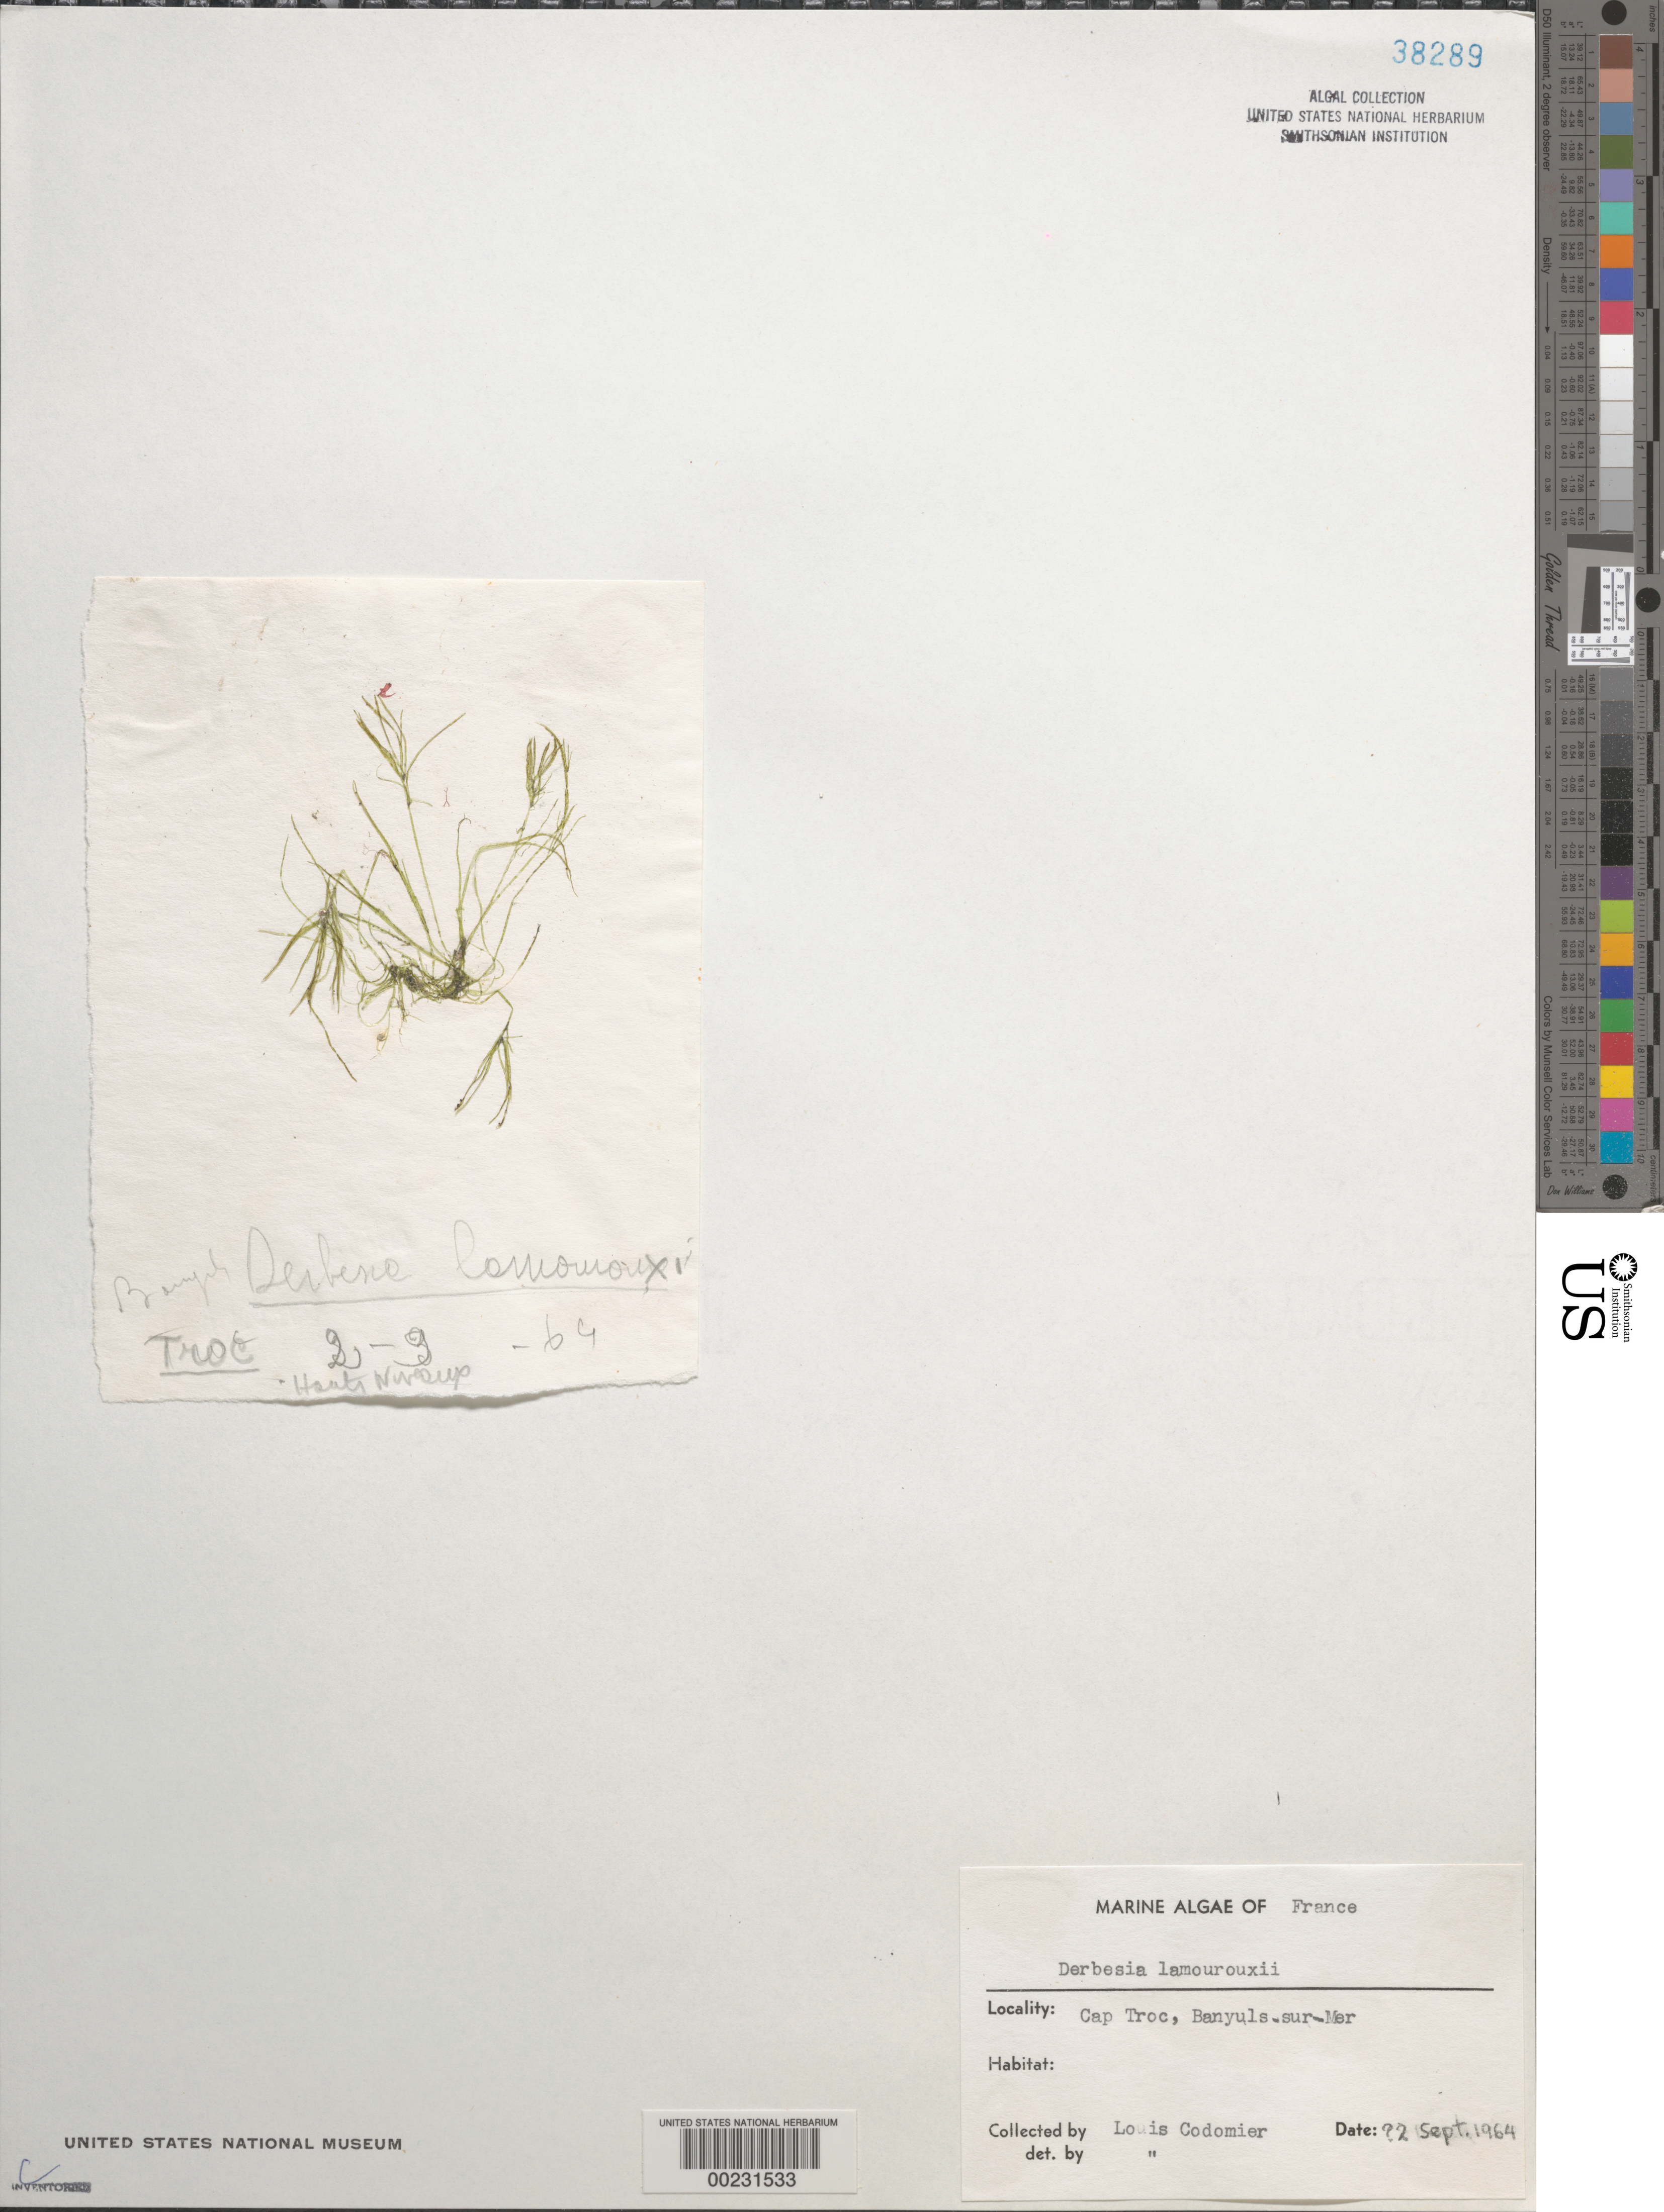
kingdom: Plantae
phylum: Chlorophyta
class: Ulvophyceae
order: Bryopsidales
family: Derbesiaceae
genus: Pedobesia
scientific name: Pedobesia simplex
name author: (Menegh. ex Kütz.) M.J. Wynne & Leliaert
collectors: L. Codomier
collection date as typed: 02 Sep 1964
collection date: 1964-09-02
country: France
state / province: Occitanie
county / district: Pyrénées-Orientales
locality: Cap Troc, Banyuls-sur-Mer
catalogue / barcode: US 38289